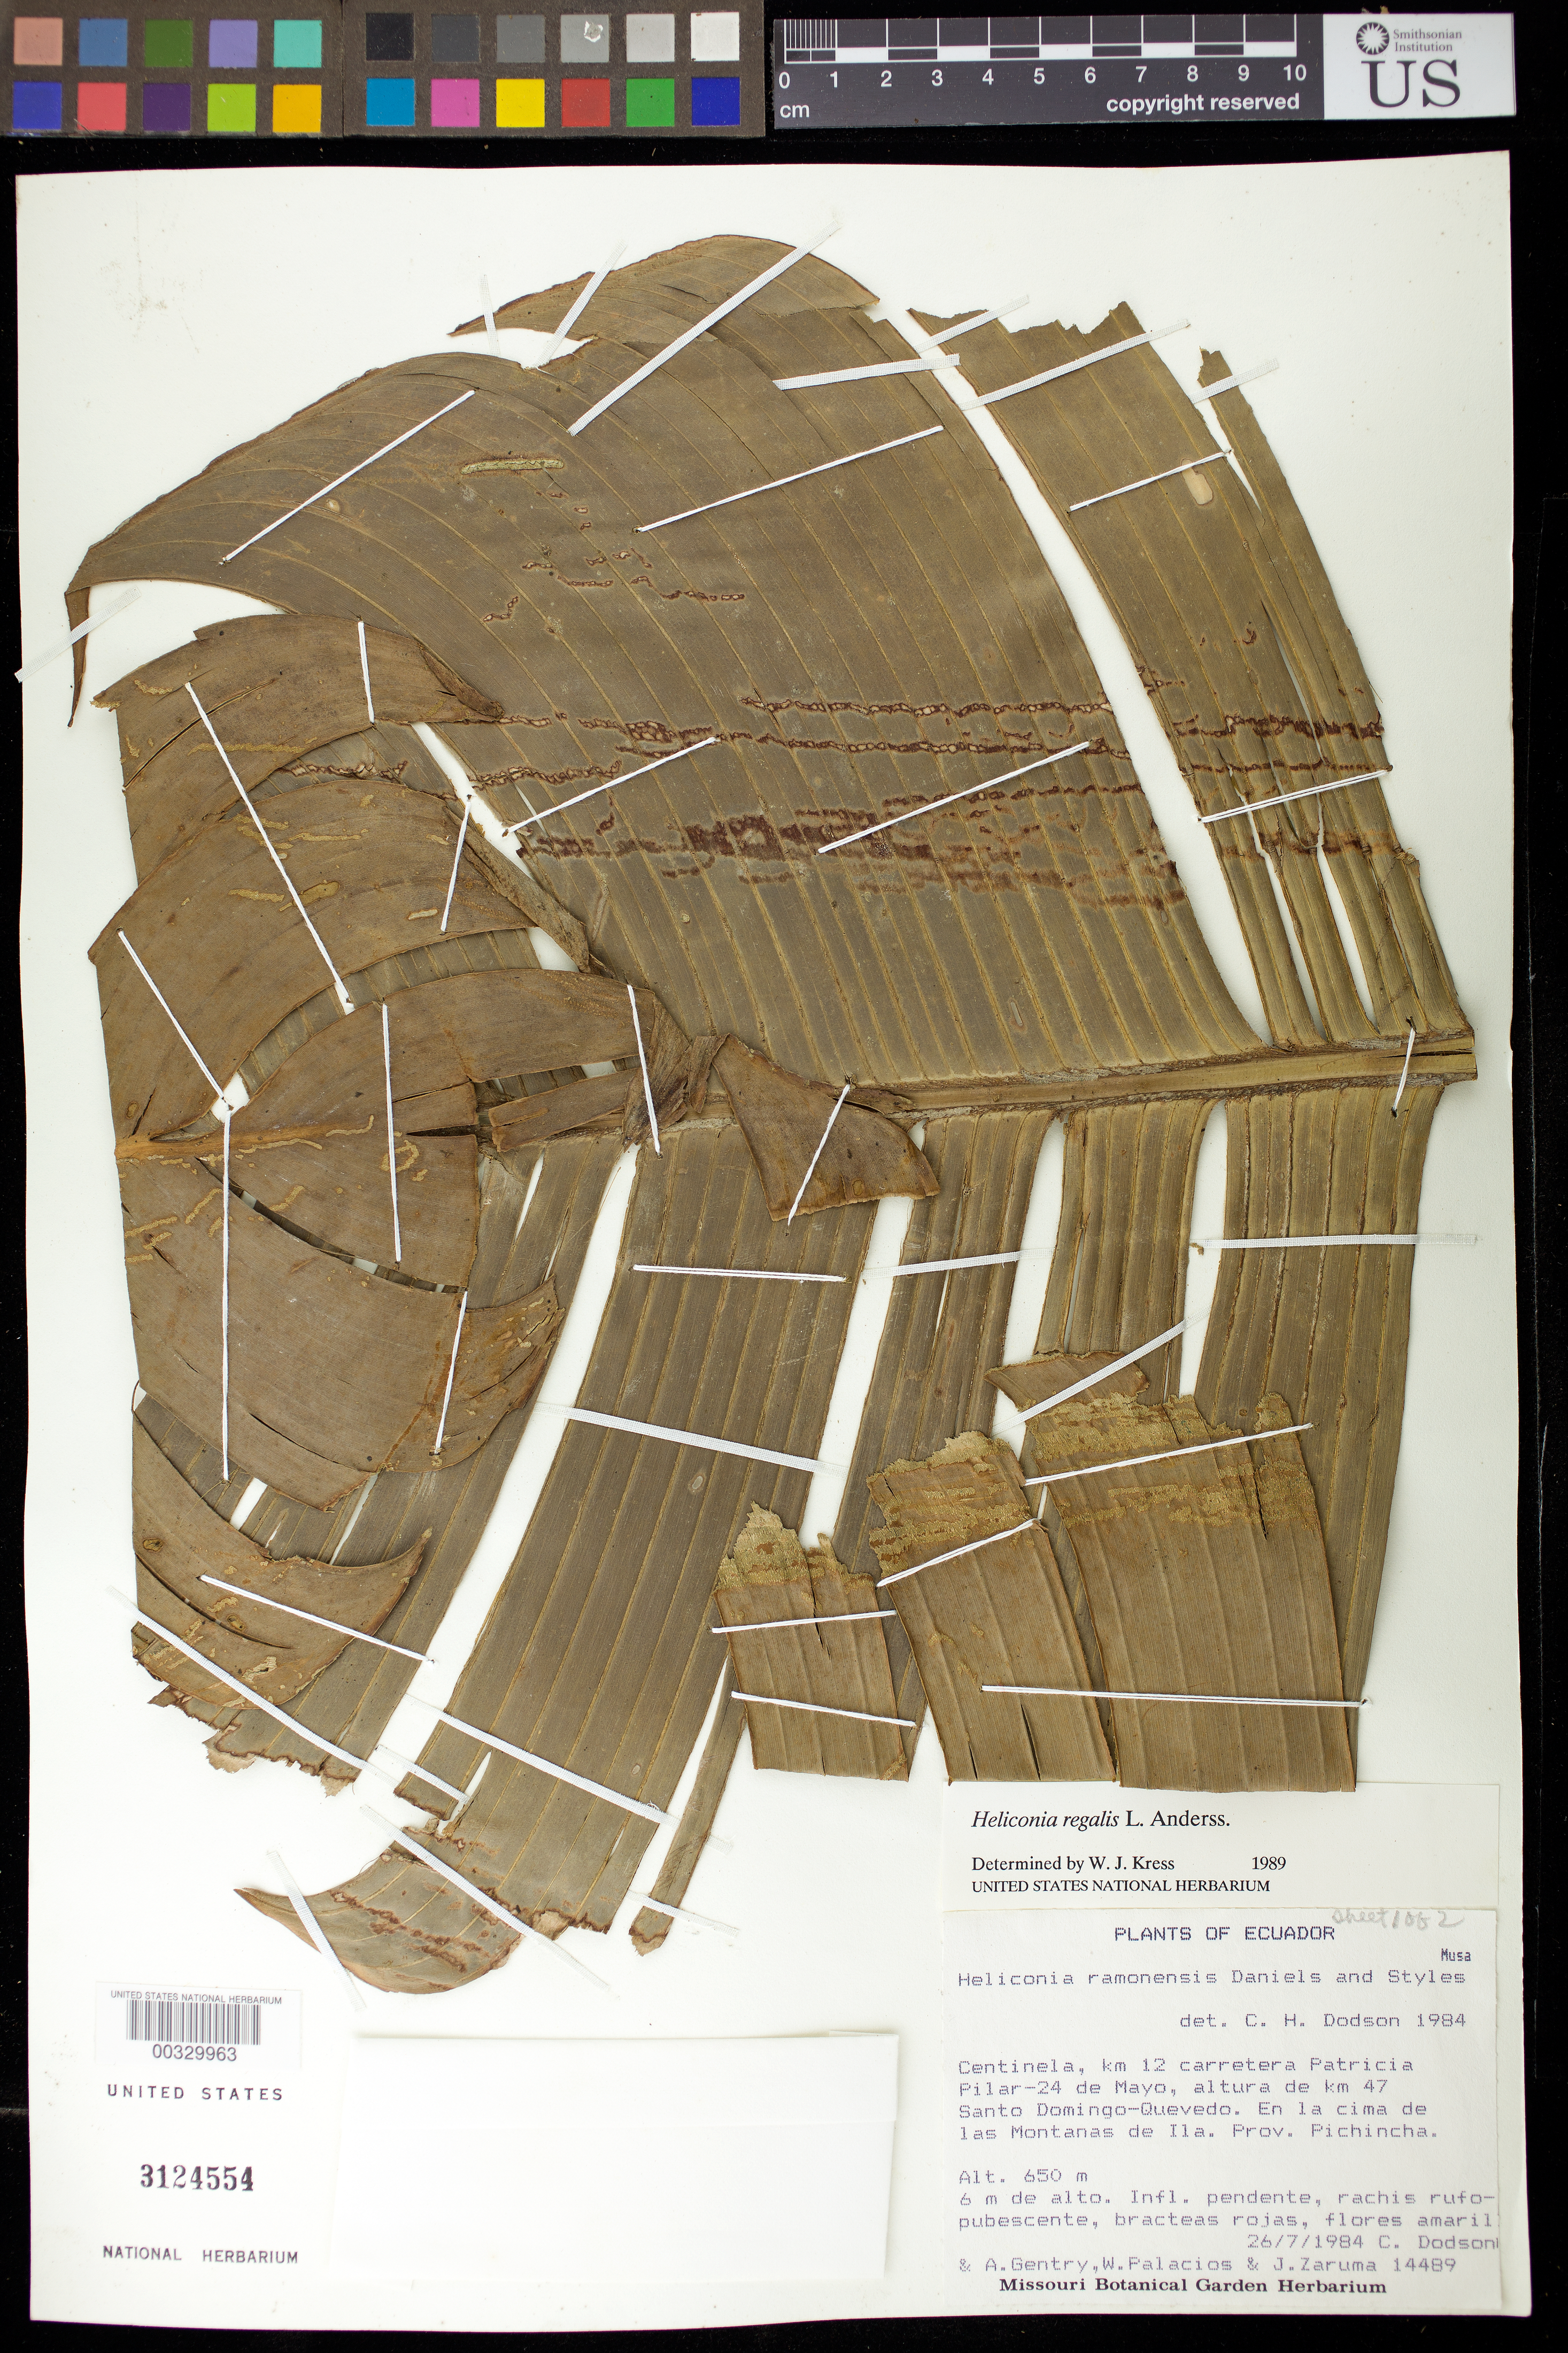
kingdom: Plantae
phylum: Tracheophyta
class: Liliopsida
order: Zingiberales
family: Heliconiaceae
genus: Heliconia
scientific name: Heliconia regalis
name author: L. Andersson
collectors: C. H. Dodson, A. H. Gentry, W. Palacios & J. Zaruma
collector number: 14489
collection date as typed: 26 Jul 1984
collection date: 1984-07-26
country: Ecuador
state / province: Pichincha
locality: Centinela, km 12 patricia pilar-24 de mayo highway, altura de km 47 Santo Domingo-Quevedo, on summit of Las Montanas de ila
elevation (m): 650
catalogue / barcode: US 3124554